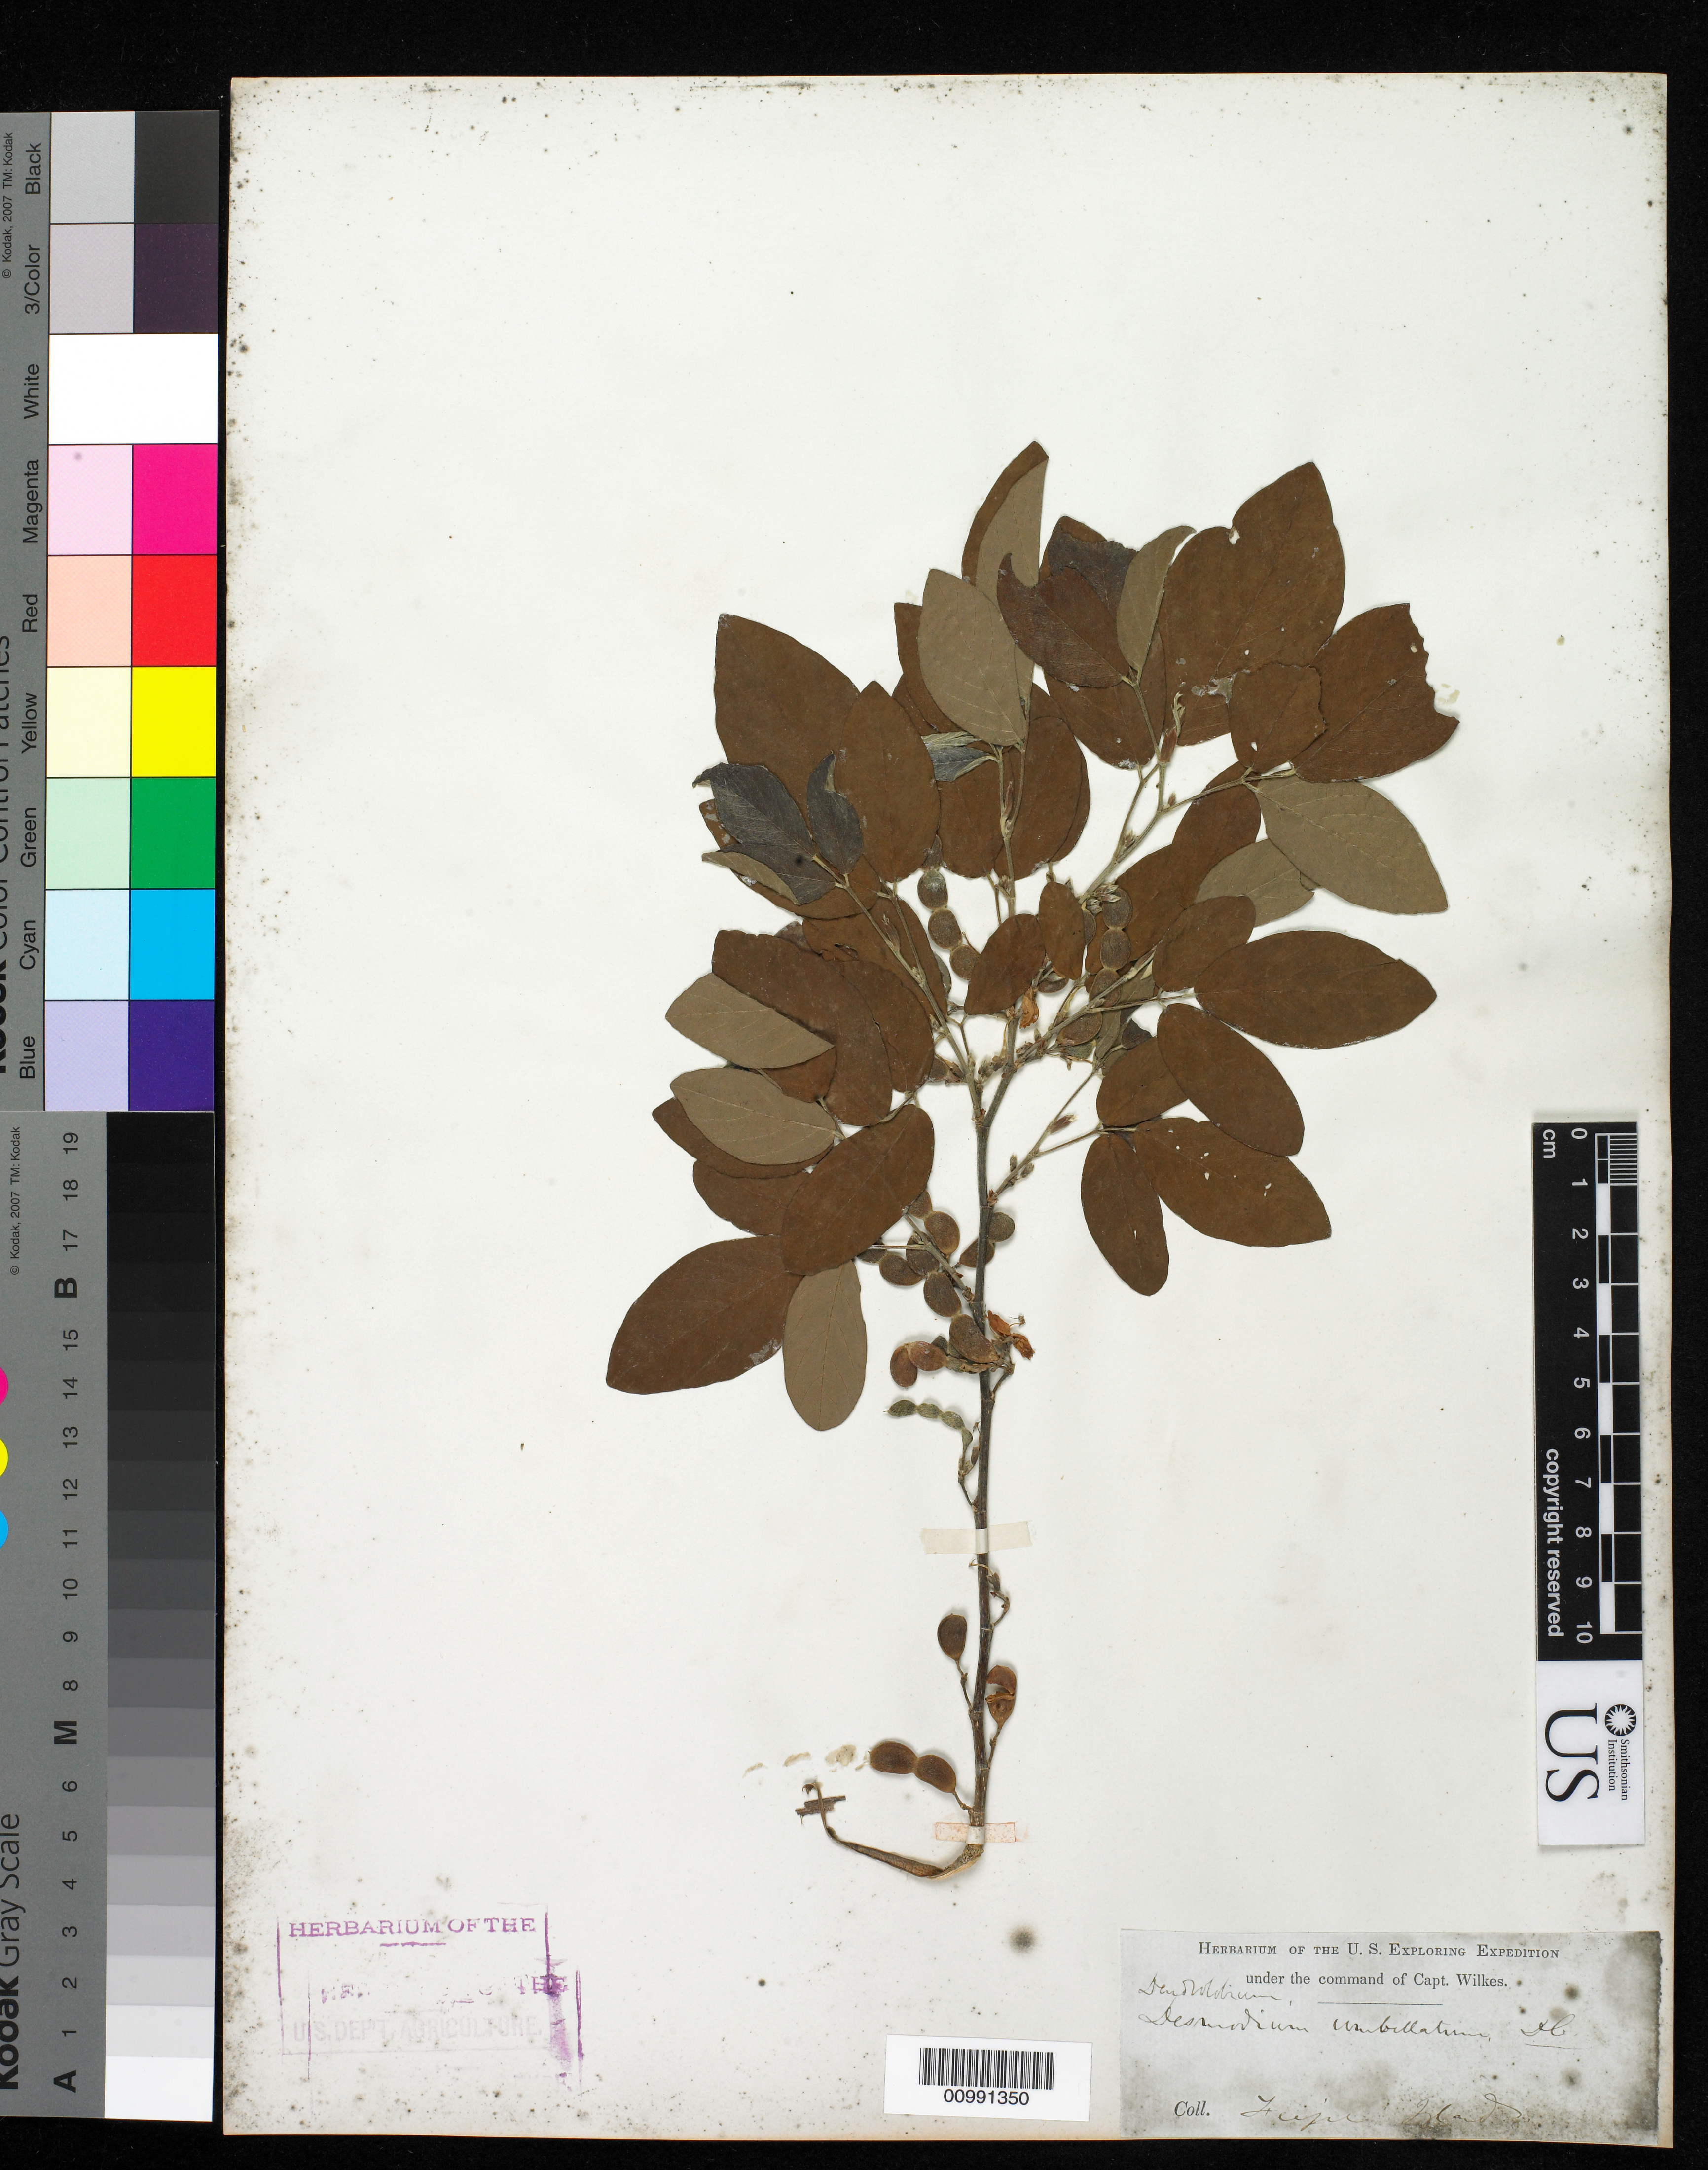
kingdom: Plantae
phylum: Tracheophyta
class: Magnoliopsida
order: Fabales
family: Fabaceae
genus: Dendrolobium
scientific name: Dendrolobium umbellatum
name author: (L.) Benth.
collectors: Wilkes Explor. Exped.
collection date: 1838/1842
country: Fiji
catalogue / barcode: US 98746